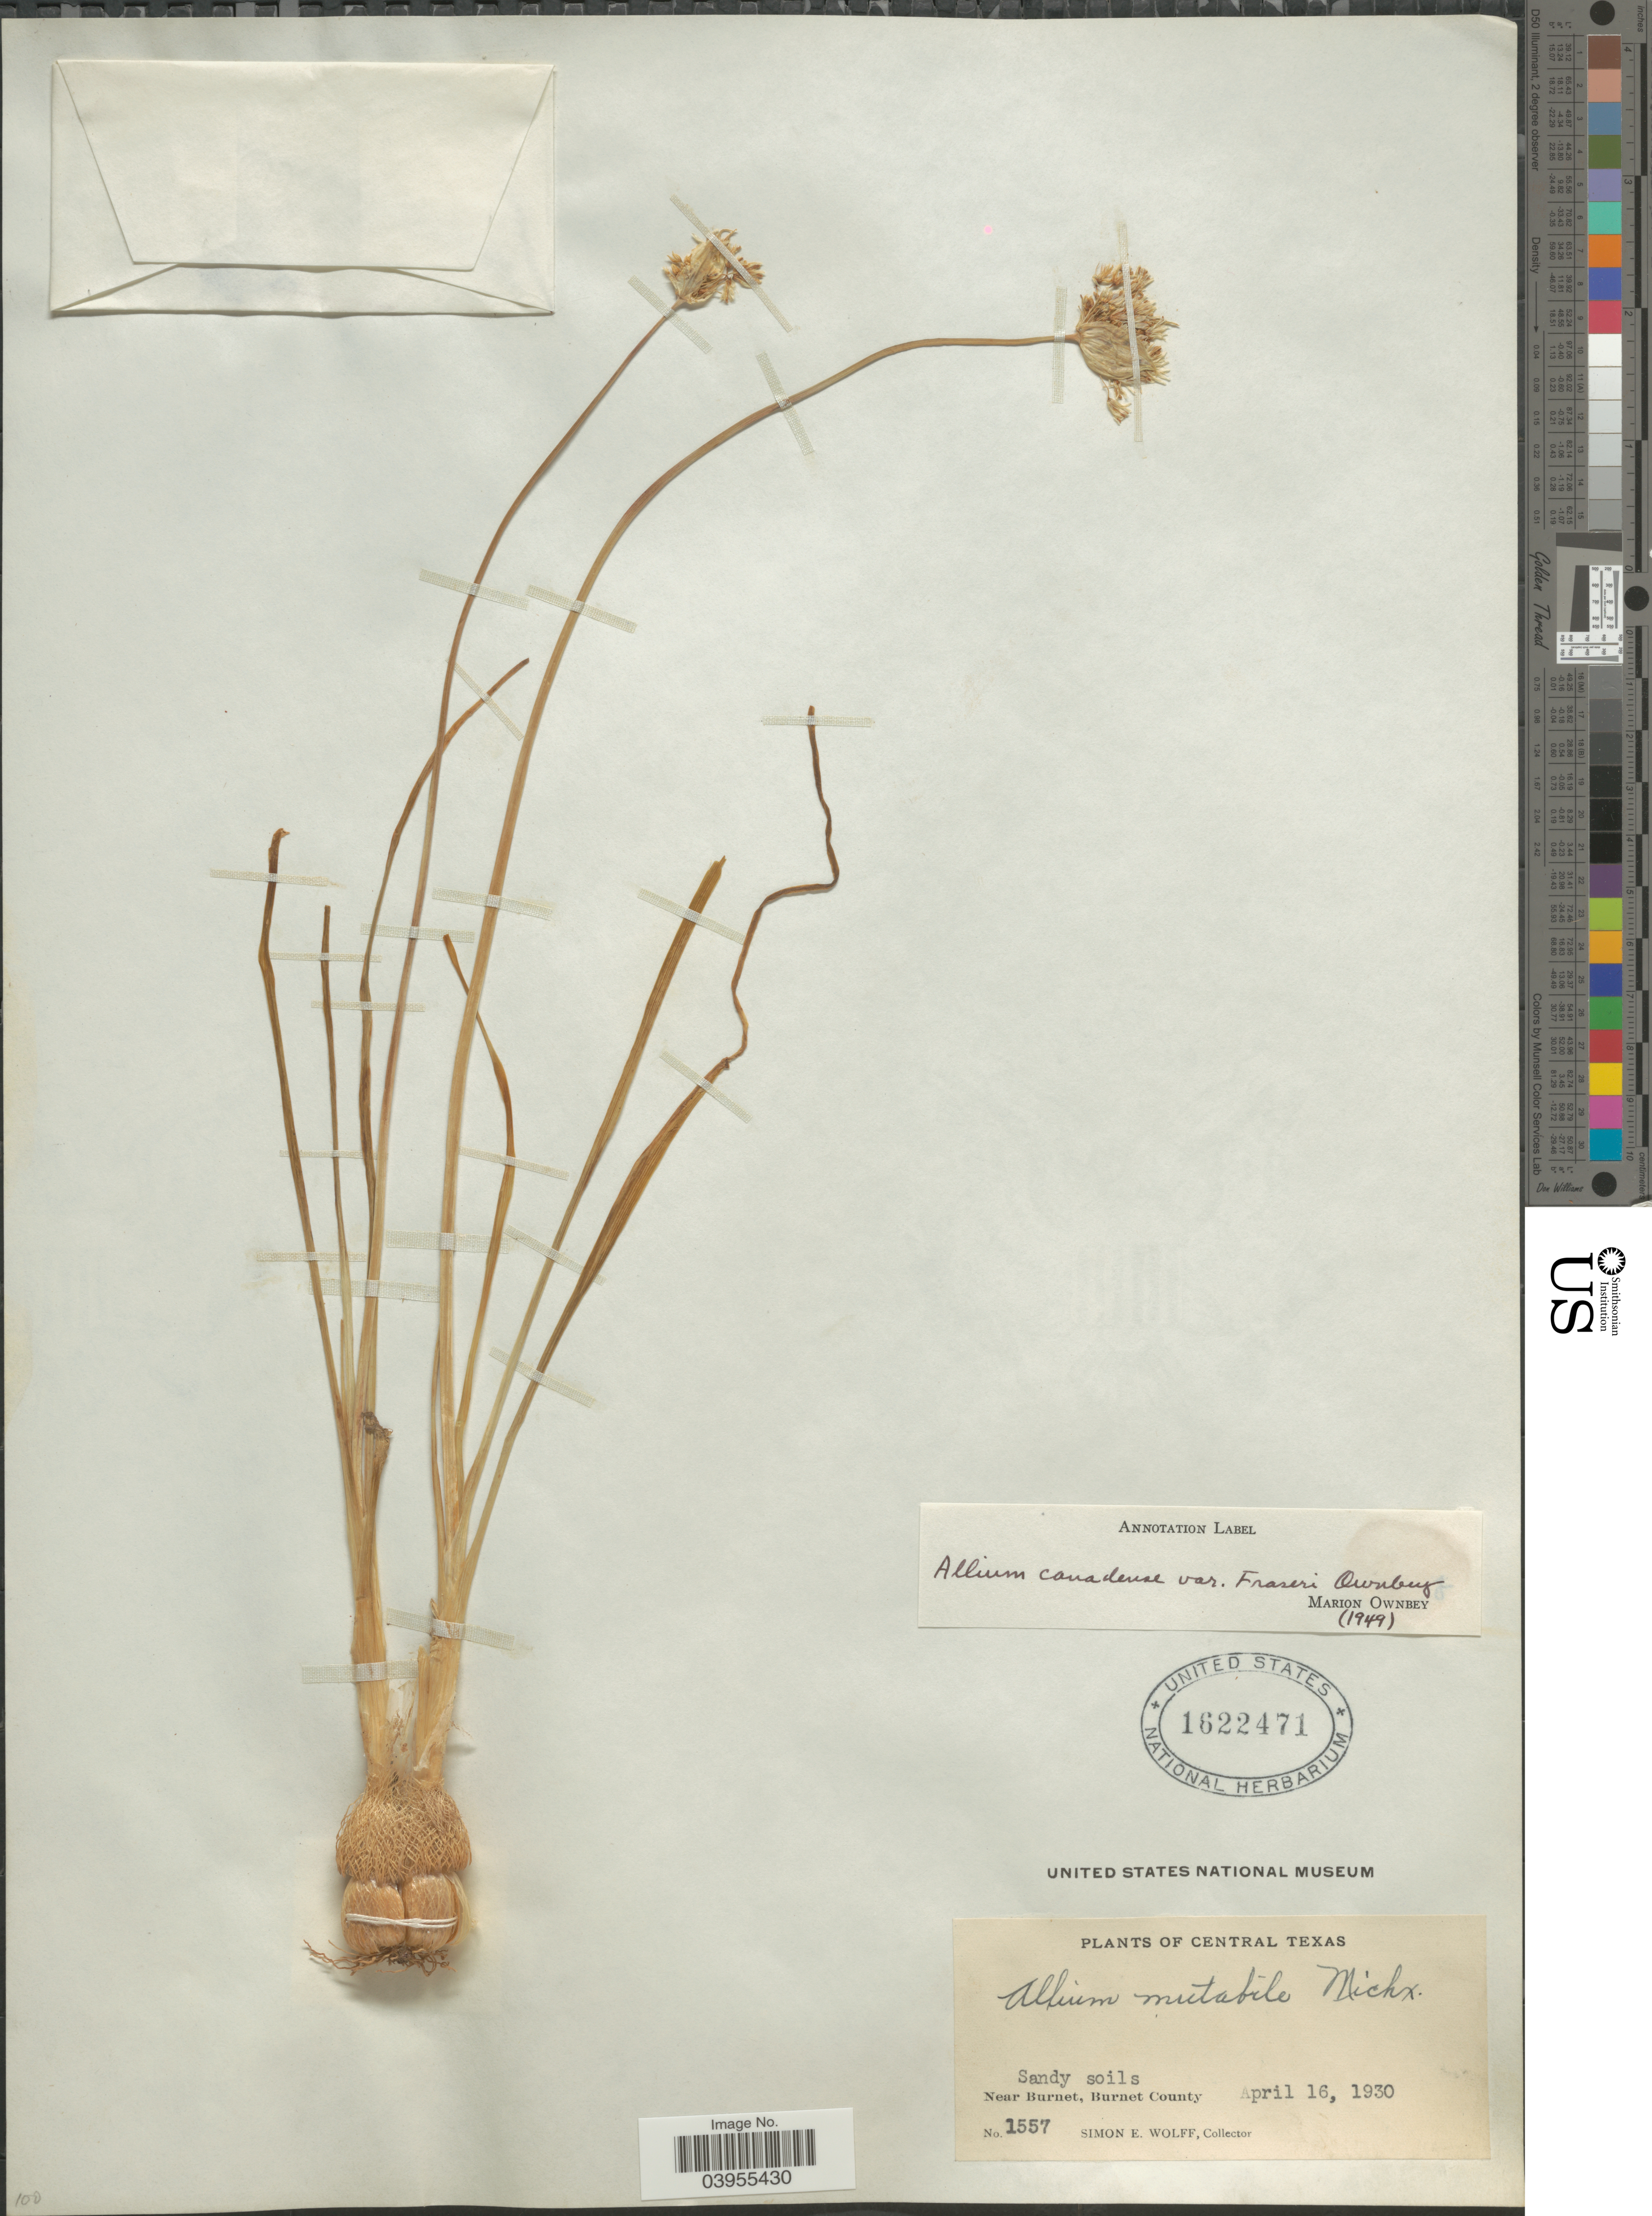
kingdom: Plantae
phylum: Tracheophyta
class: Liliopsida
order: Asparagales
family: Amaryllidaceae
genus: Allium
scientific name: Allium canadense var. fraseri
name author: Ownbey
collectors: S. E. Wolff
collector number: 1557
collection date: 1930-04-16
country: United States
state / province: Texas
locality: Central Texas. Sandy soils. Near Burnet, Burnet County.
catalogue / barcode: US 1622471